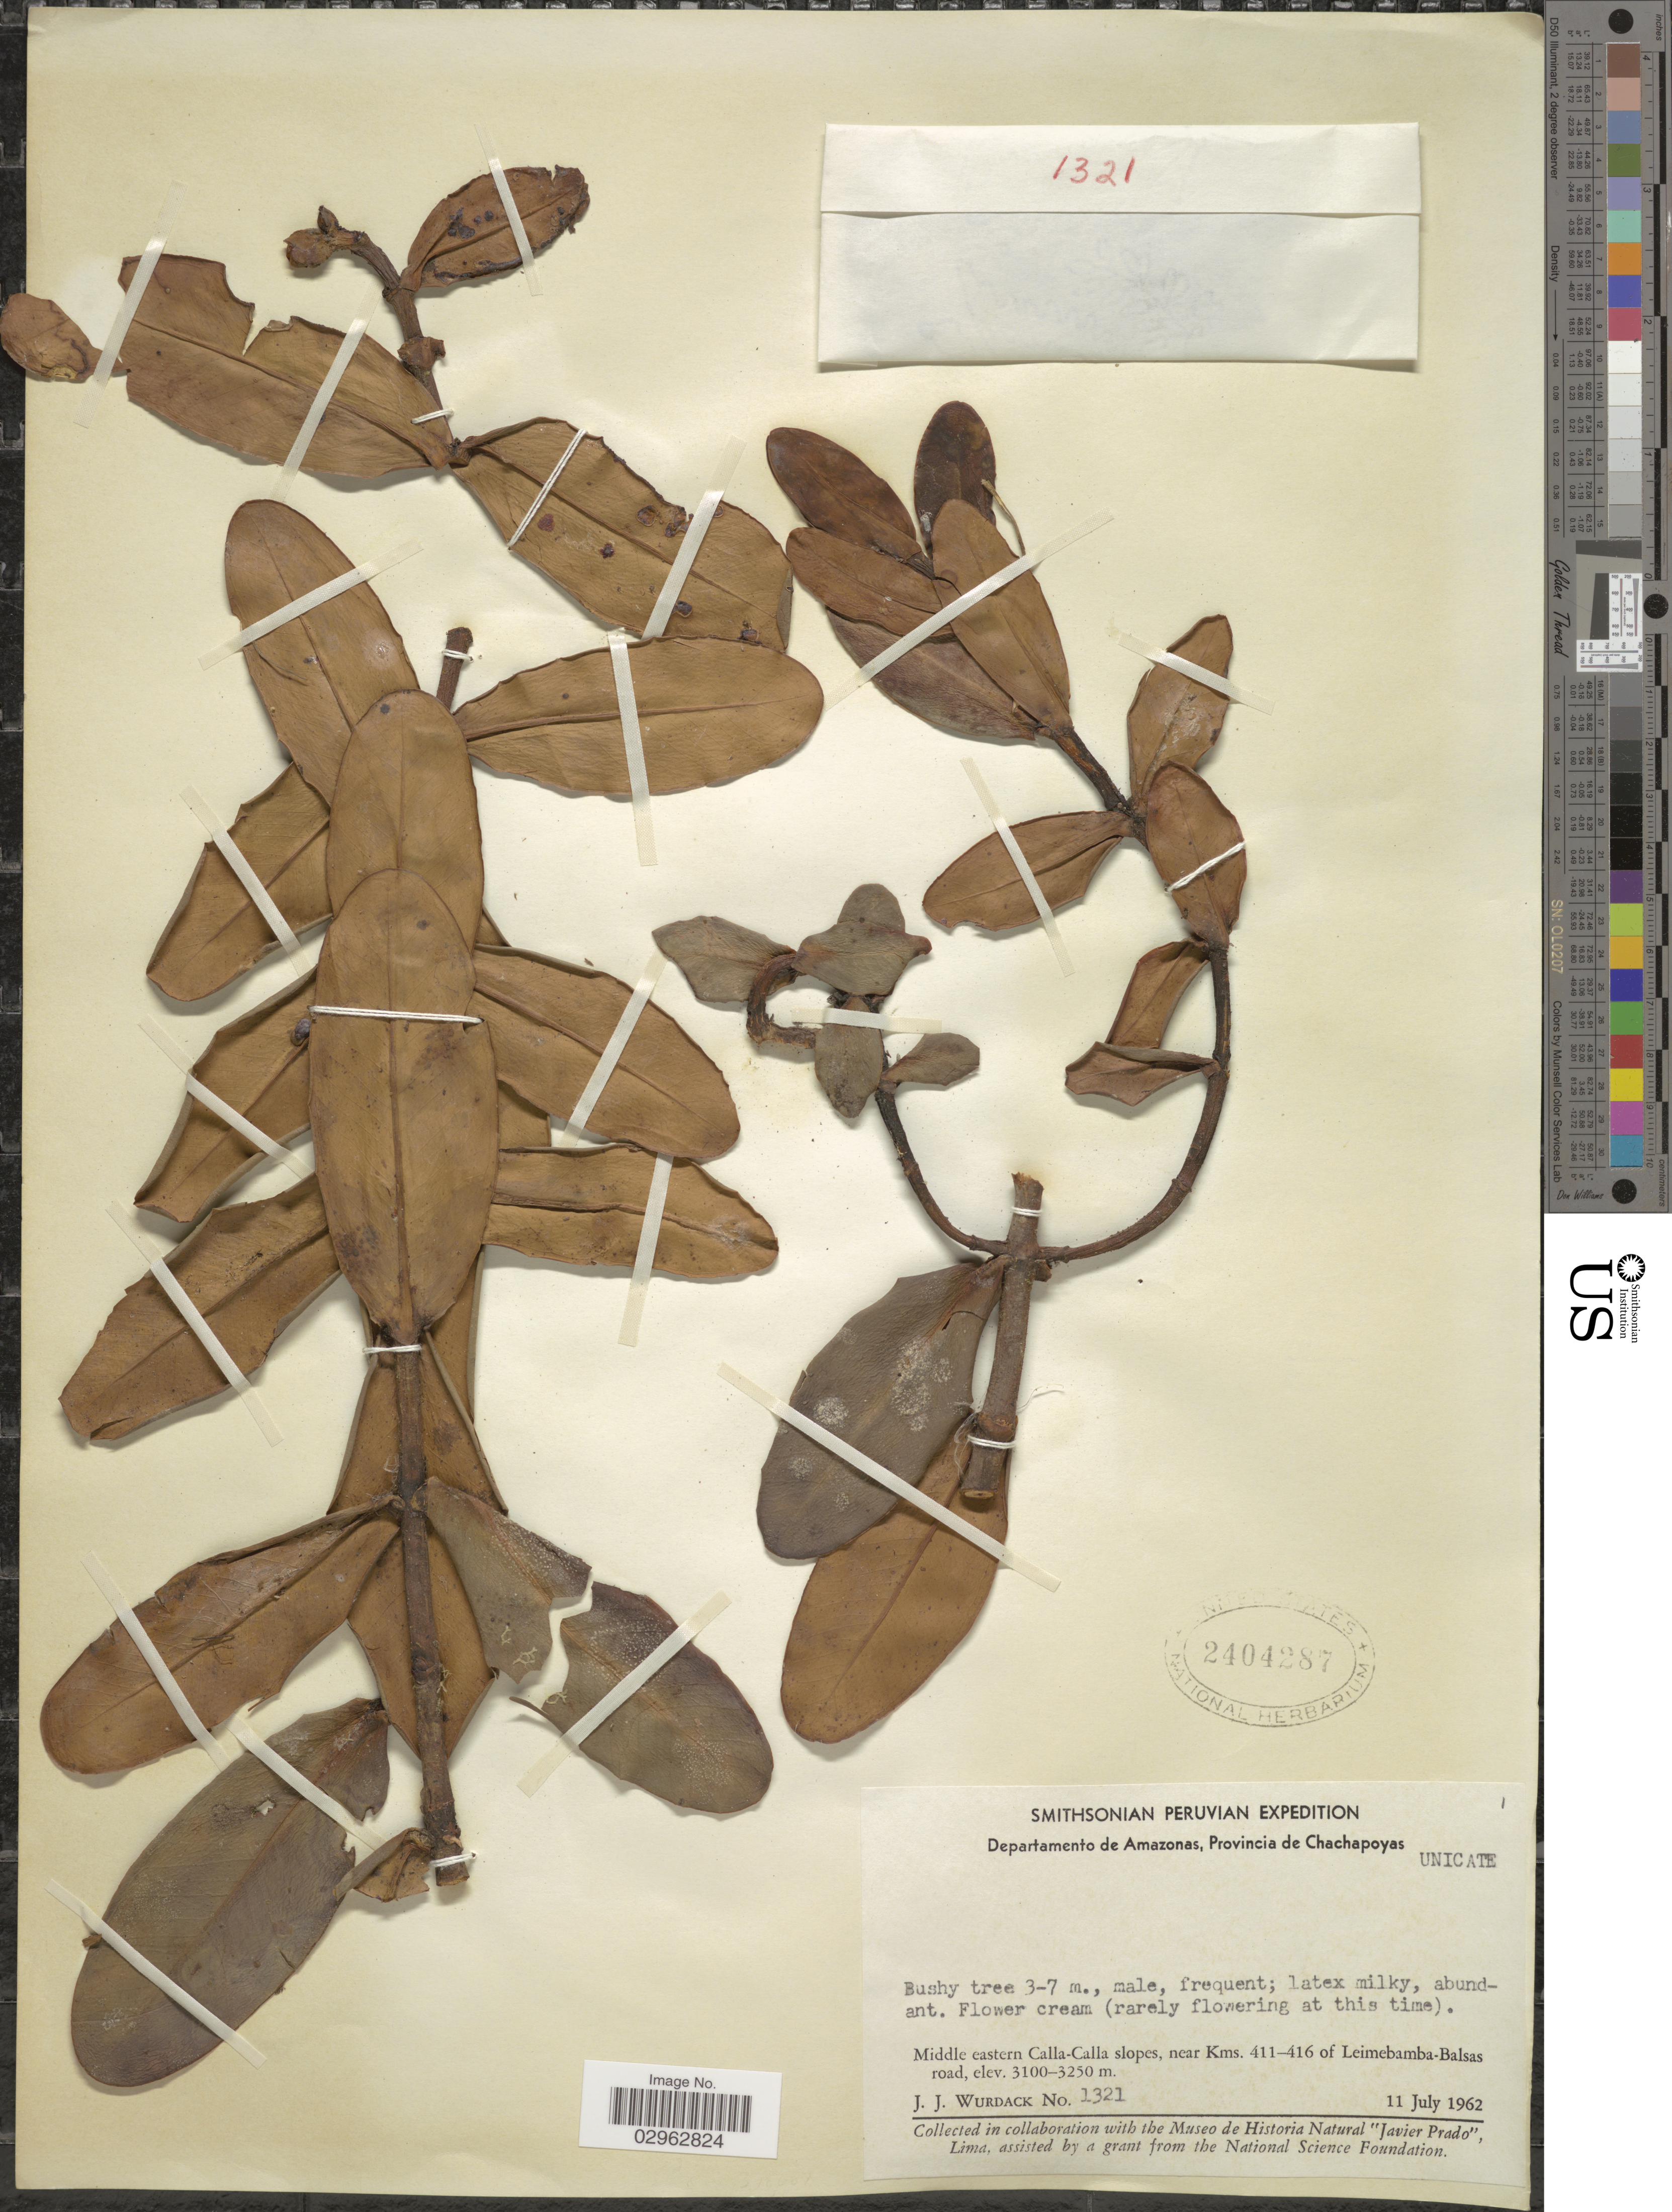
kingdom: Plantae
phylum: Tracheophyta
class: Magnoliopsida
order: Malpighiales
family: Clusiaceae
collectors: J. J. Wurdack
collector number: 1321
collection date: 1962-07-11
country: Peru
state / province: Amazonas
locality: Departamento de Amazonas, Provincia de Chachapoyas. Middle eastern Calla-Calla slopes, near Kms. 411-416 of Leimebamba-Balsas road.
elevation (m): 3100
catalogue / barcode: US 2404287